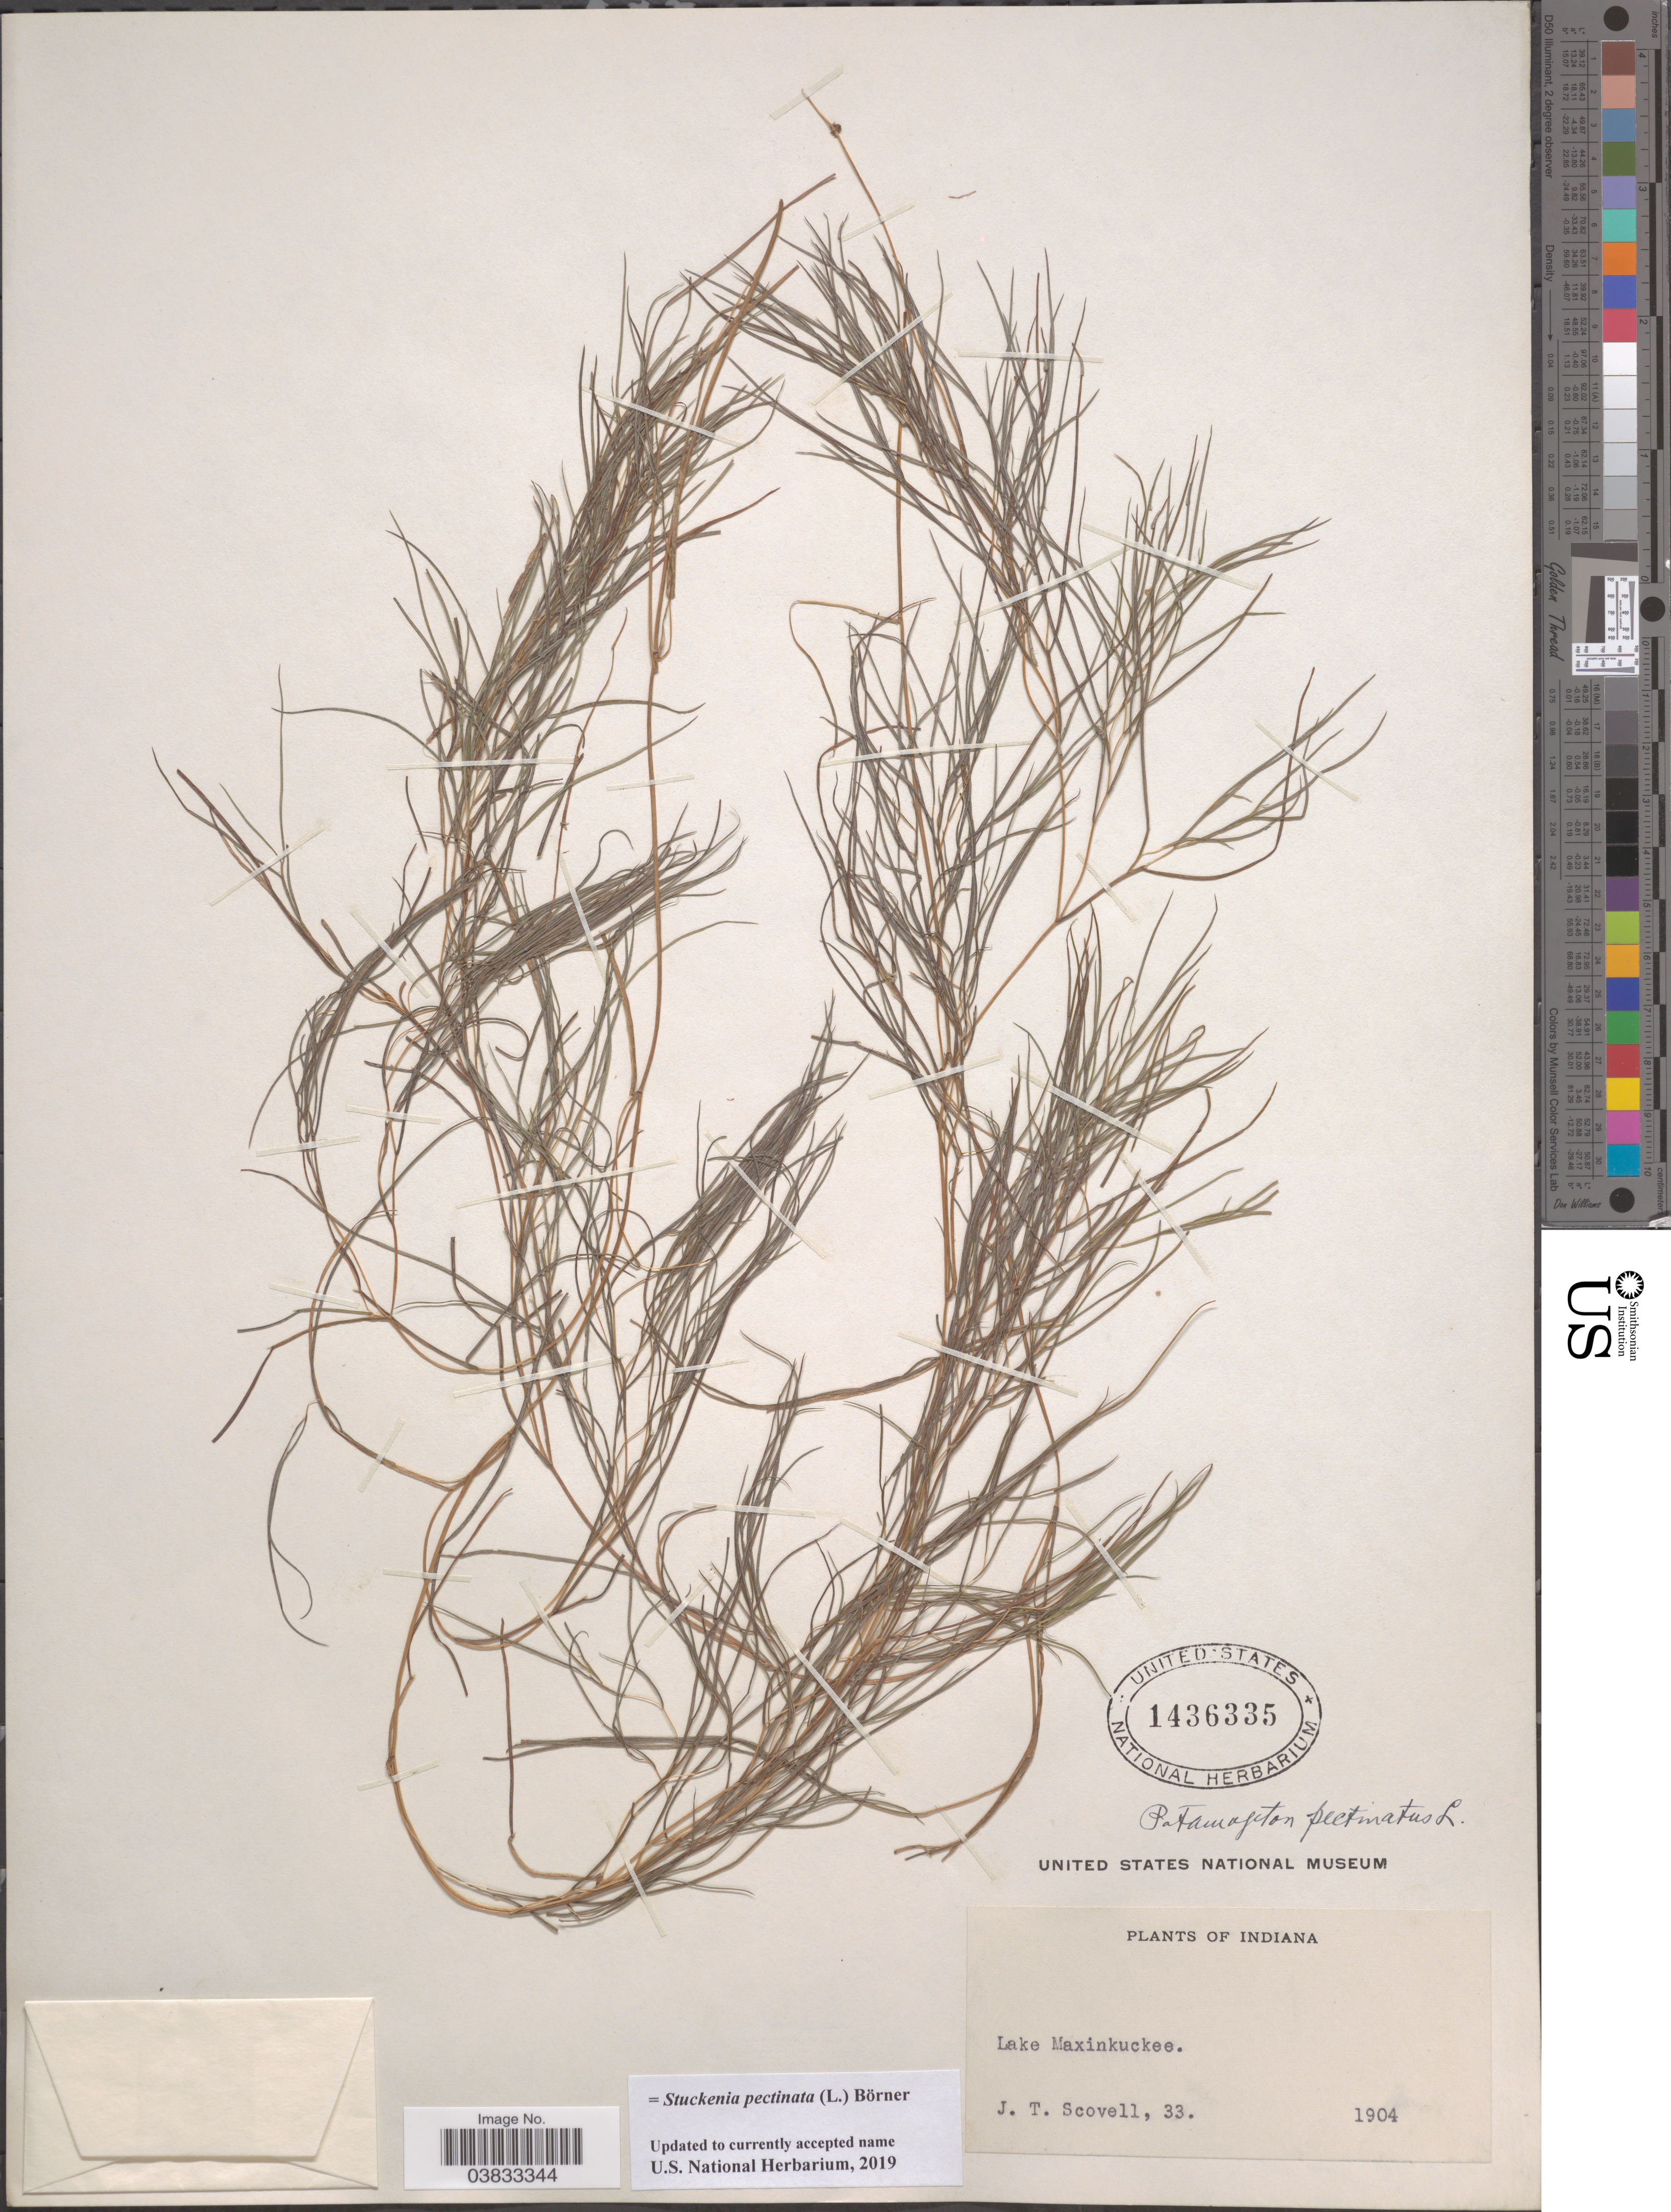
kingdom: Plantae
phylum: Tracheophyta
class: Liliopsida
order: Alismatales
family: Potamogetonaceae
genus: Stuckenia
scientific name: Stuckenia pectinata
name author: (L.) Börner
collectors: J. T. Scovell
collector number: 33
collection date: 1904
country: United States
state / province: Indiana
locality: Lake Maxinkuckee.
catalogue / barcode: US 1436335